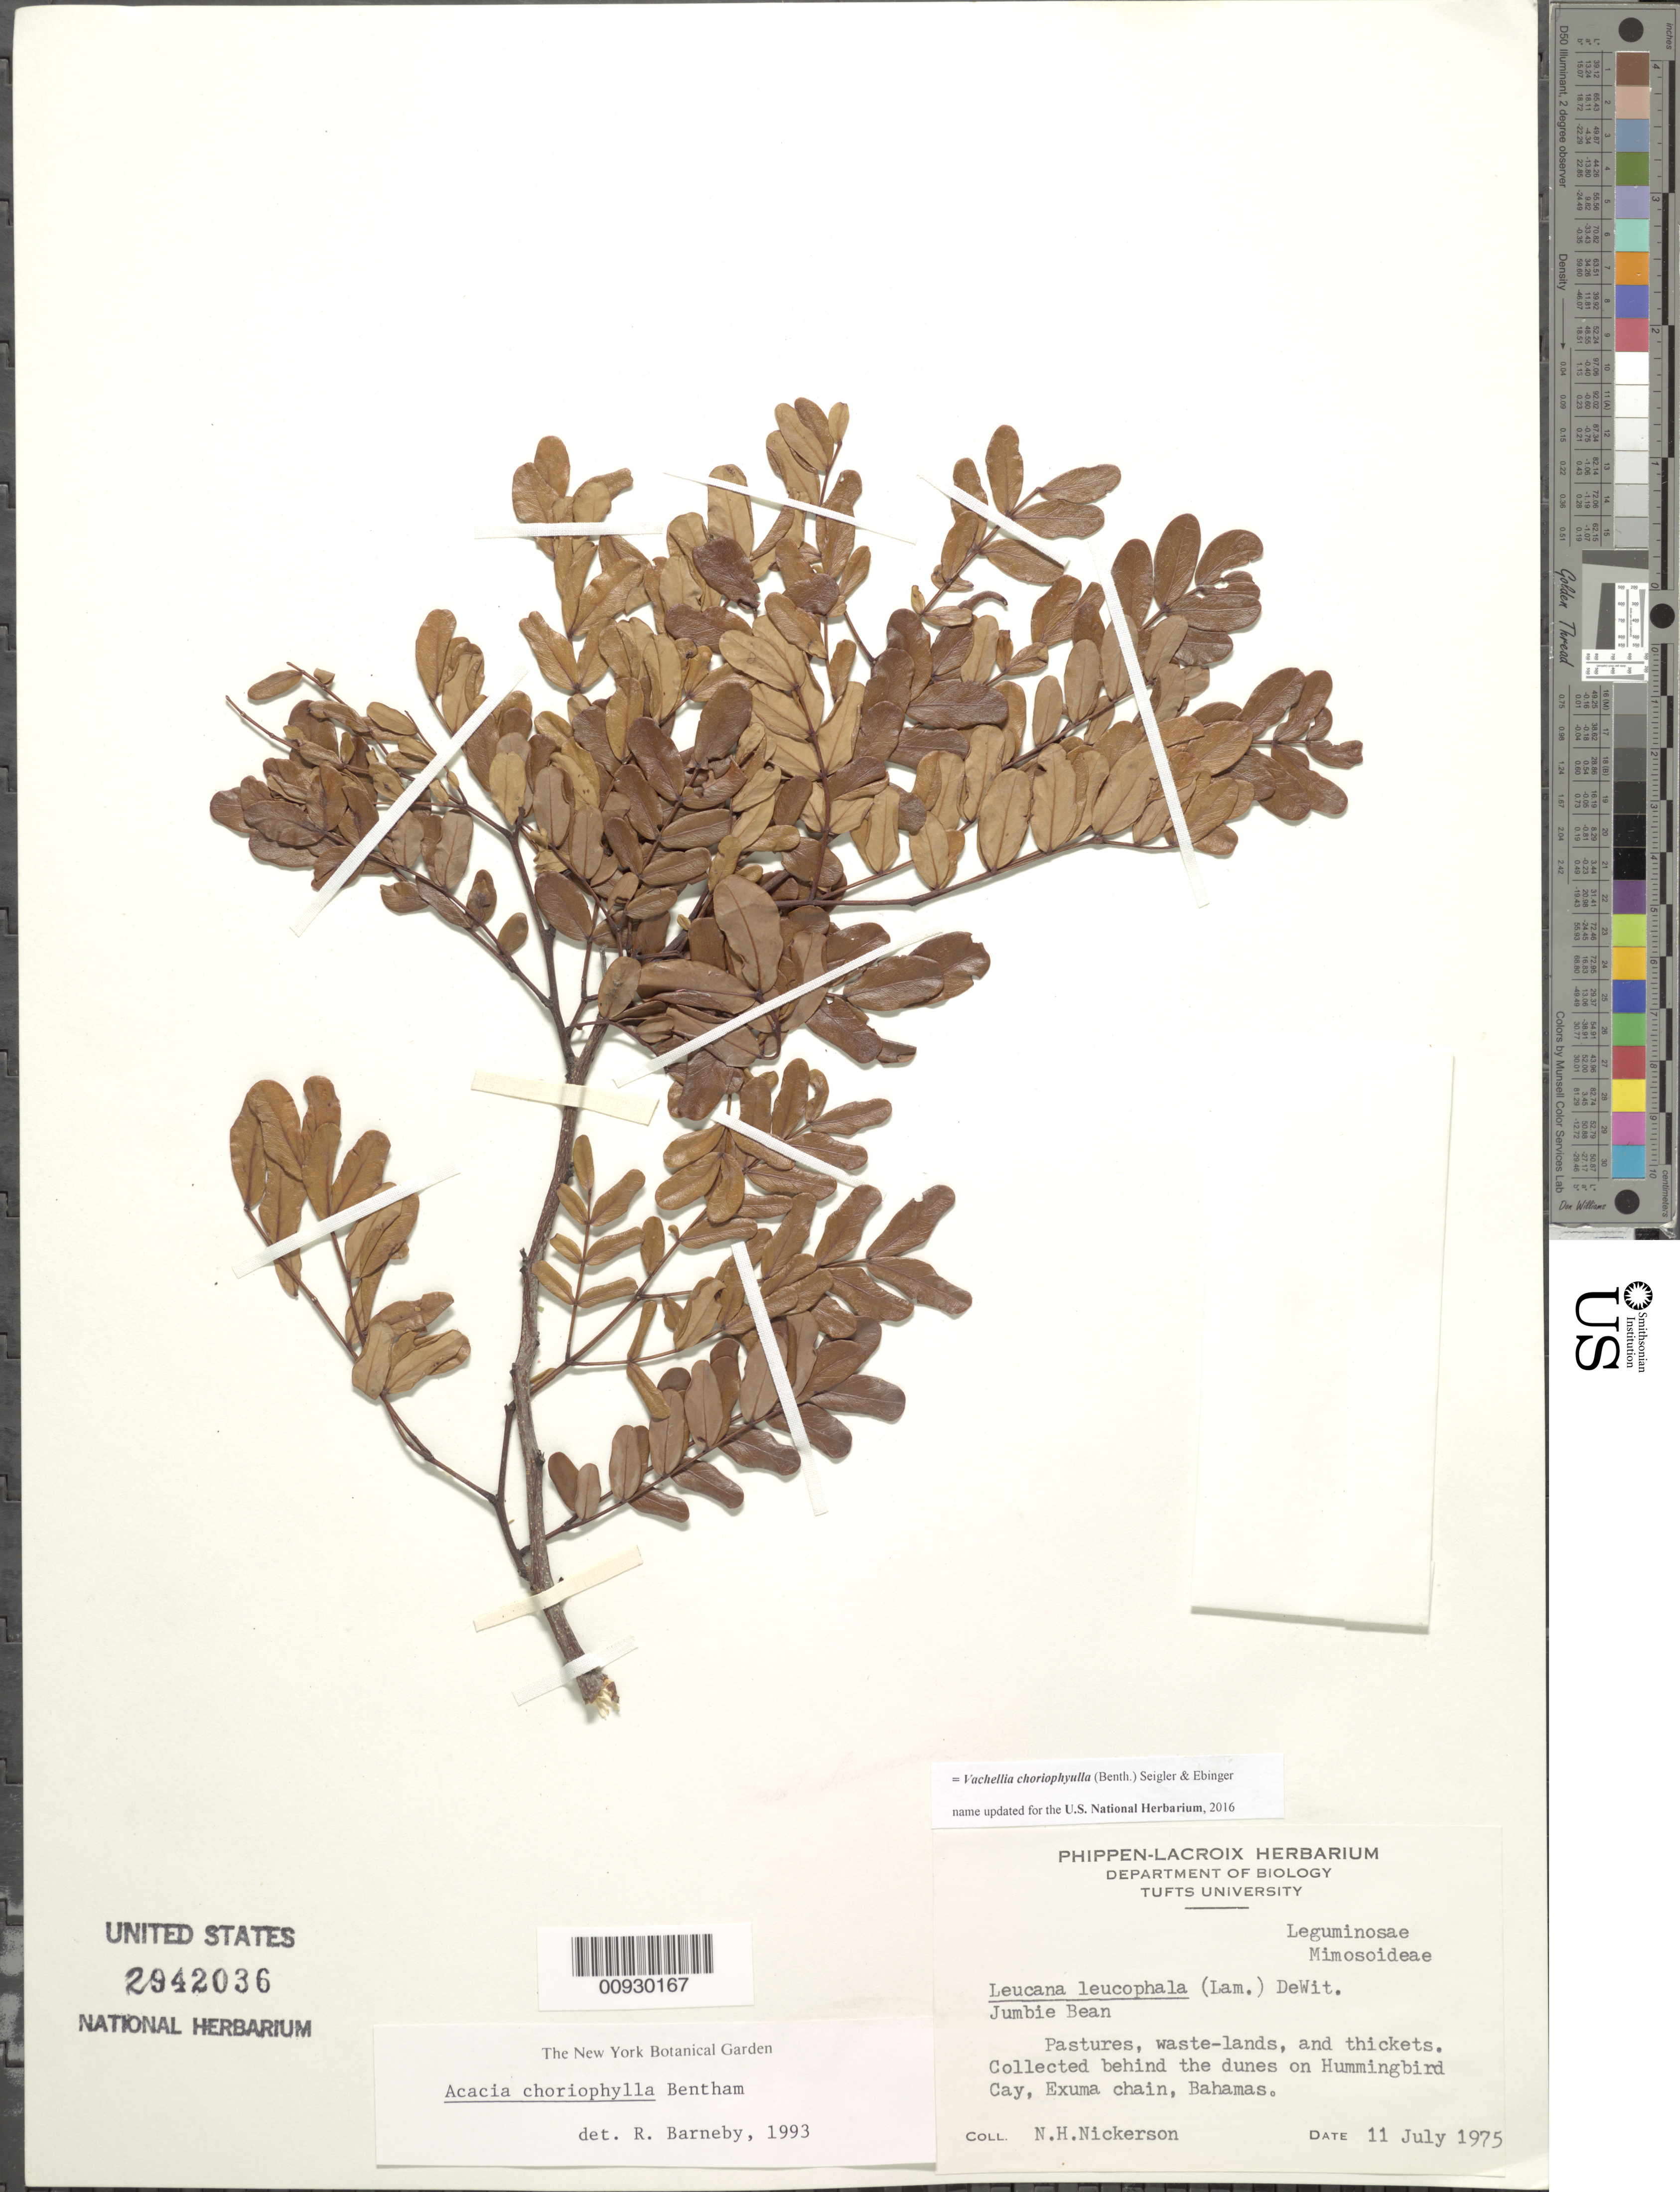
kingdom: Plantae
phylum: Tracheophyta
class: Magnoliopsida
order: Fabales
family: Fabaceae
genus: Vachellia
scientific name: Vachellia choriophylla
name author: (Benth.) Seigler & Ebinger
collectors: N. Nickerson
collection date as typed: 11 Jul 1975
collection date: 1975-07-11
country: Bahamas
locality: Hummingbird Cay, Exuma chain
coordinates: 0 N, 0 E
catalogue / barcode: US 2942036